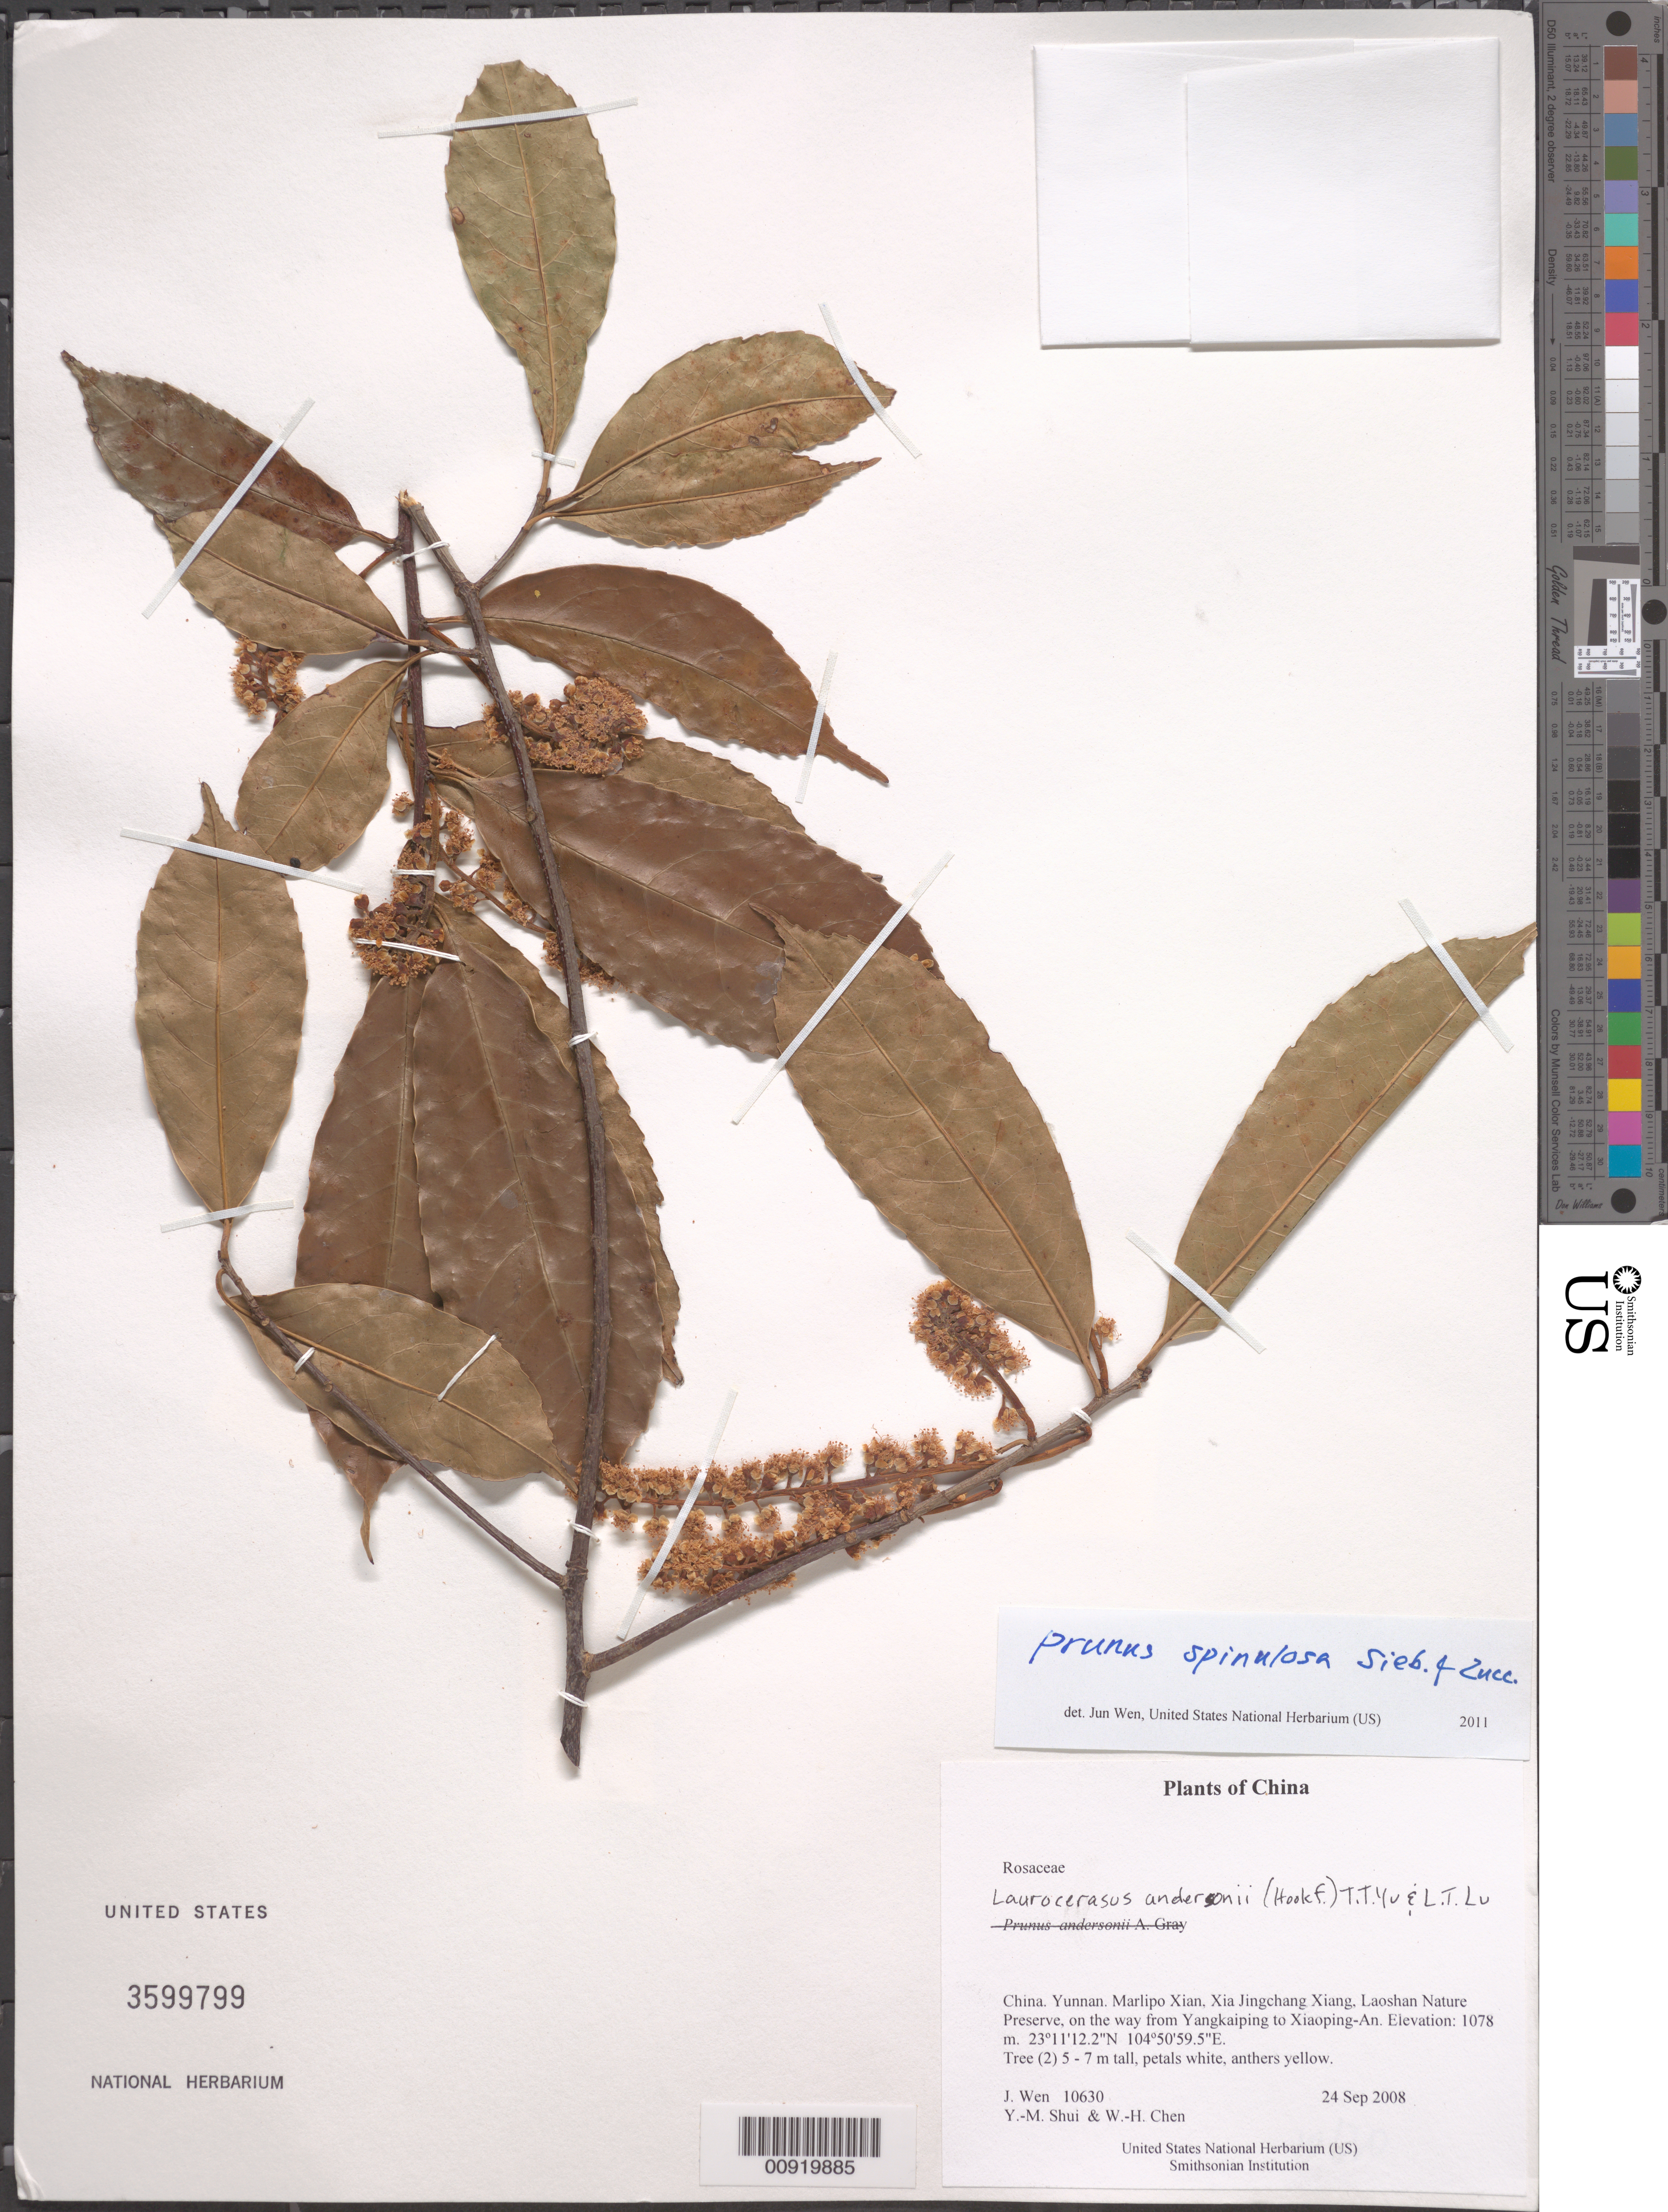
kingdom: Plantae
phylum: Tracheophyta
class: Magnoliopsida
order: Rosales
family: Rosaceae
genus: Prunus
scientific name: Prunus spinulosa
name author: Siebold & Zucc.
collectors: J. Wen, Y. Shui & W. Chen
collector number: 10630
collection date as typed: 24 Sep 2008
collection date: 2008-09-24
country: China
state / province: Yunnan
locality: Marlipo Xian, Xia Jingchang Xiang, Laoshan Nature Preserve, on the way from Yangkaiping to Xiaoping-An.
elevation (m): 1078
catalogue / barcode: US 3599799